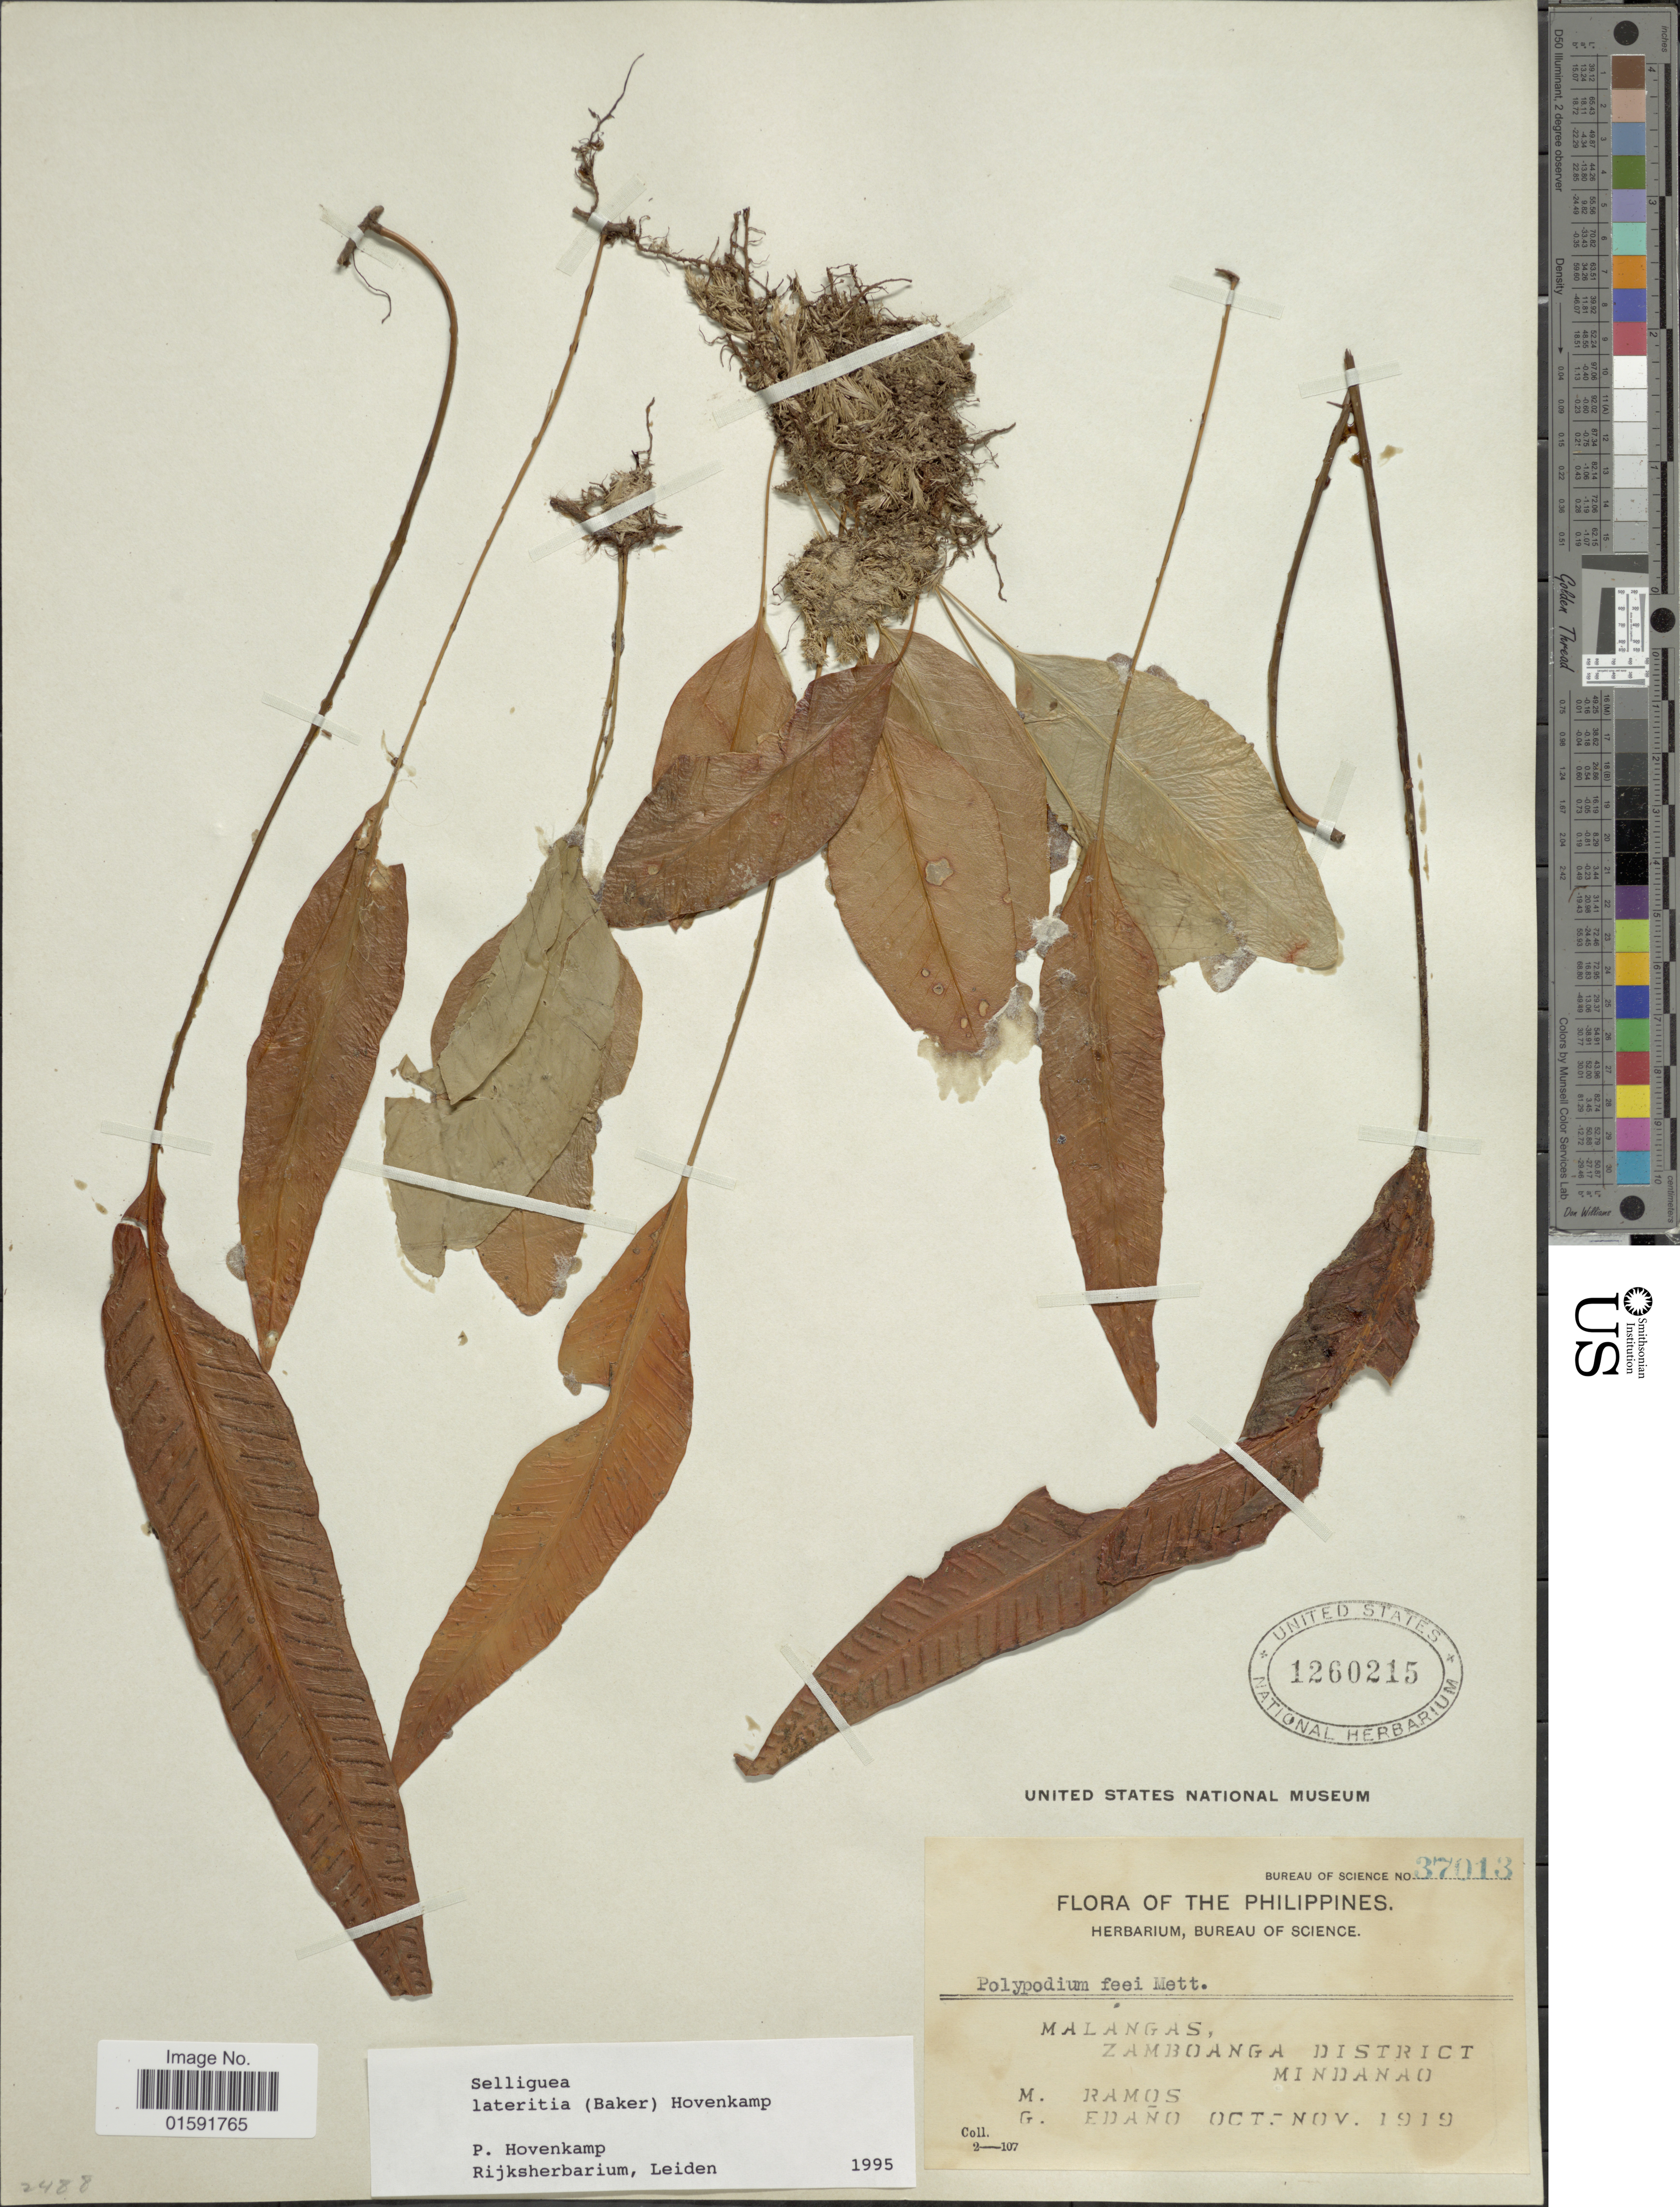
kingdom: Plantae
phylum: Tracheophyta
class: Polypodiopsida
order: Polypodiales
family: Polypodiaceae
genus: Selliguea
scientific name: Selliguea lateritia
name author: (Baker) Hovenkamp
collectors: M. Ramos & G. Edaño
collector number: Bureau of Science 37013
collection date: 1919-10/1919-11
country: Philippines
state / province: Zamboanga Peninsula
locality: Malangas, Zamboanga District, Mindanao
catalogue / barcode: US 1260215